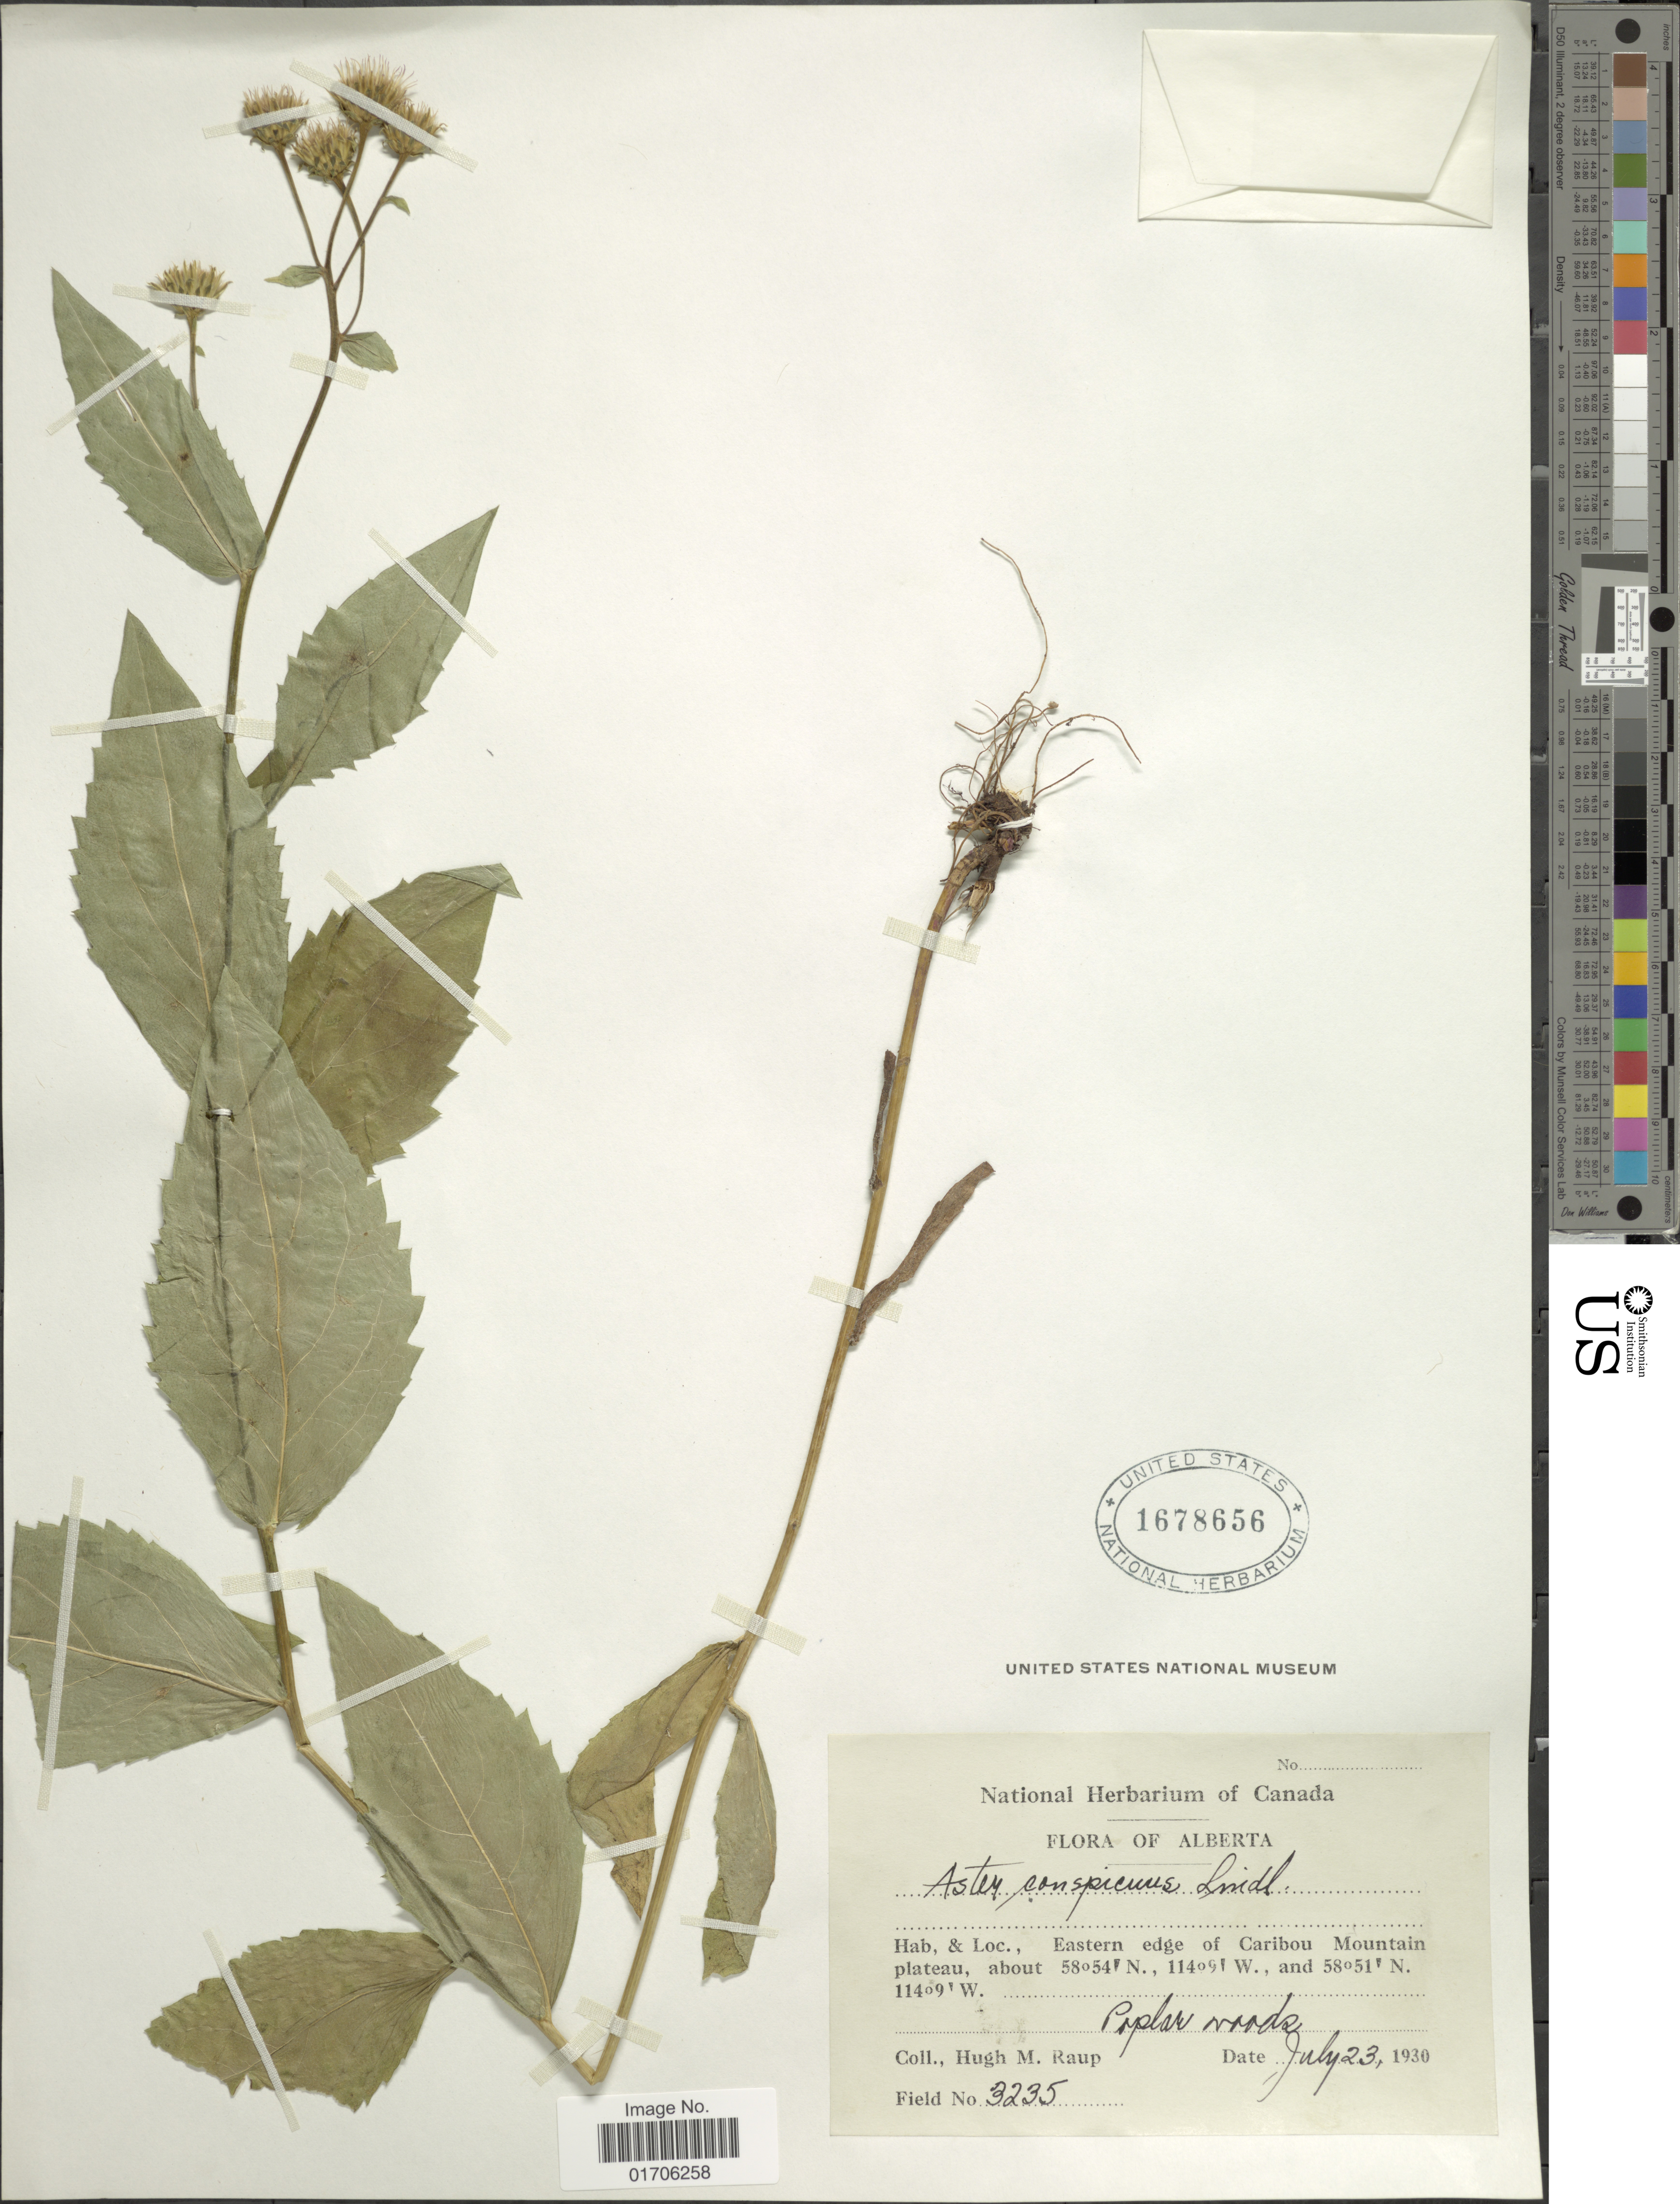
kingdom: Plantae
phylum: Tracheophyta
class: Magnoliopsida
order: Asterales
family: Asteraceae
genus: Eurybia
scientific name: Eurybia conspicua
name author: (Lindl.) G.L. Nesom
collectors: H. Raup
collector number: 3235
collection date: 1930-07-23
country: Canada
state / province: Alberta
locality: Alberta. Eastern edge of Caribou Mountain plateau.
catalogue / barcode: US 1678656